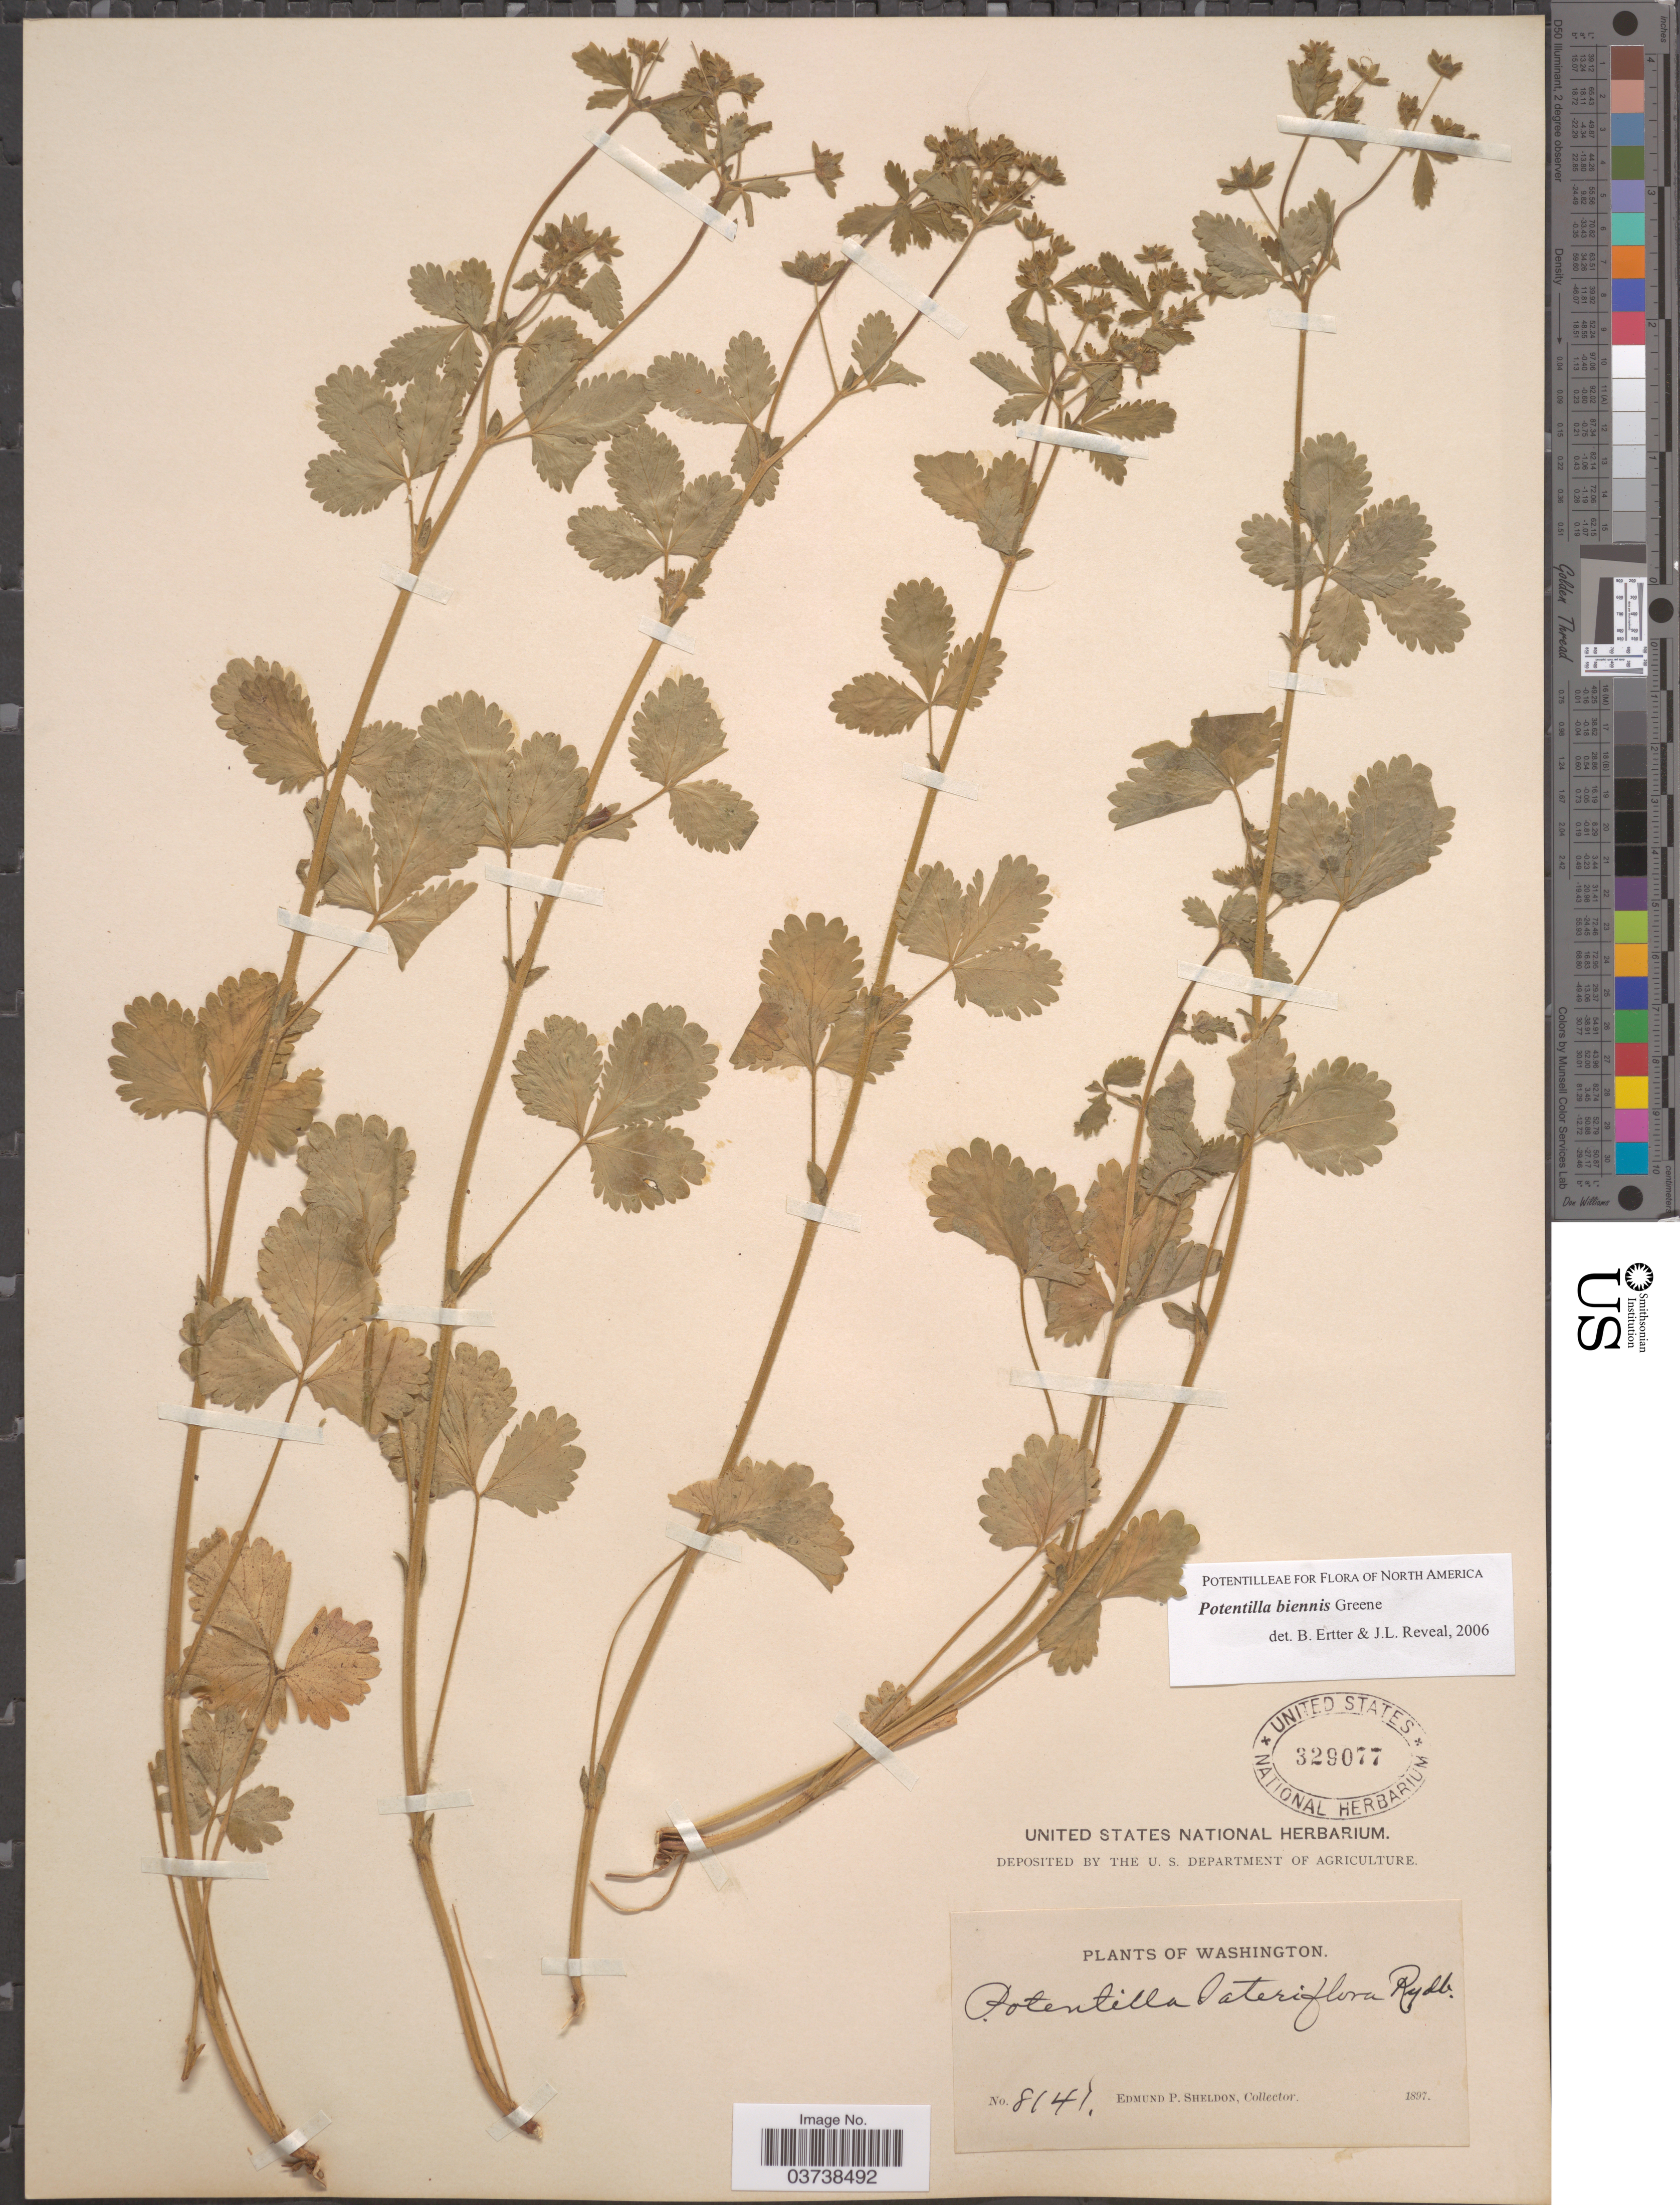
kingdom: Plantae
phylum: Tracheophyta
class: Magnoliopsida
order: Rosales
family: Rosaceae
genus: Potentilla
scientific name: Potentilla biennis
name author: Greene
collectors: E. P. Sheldon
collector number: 8141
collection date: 1897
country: United States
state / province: Washington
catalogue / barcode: US 329077